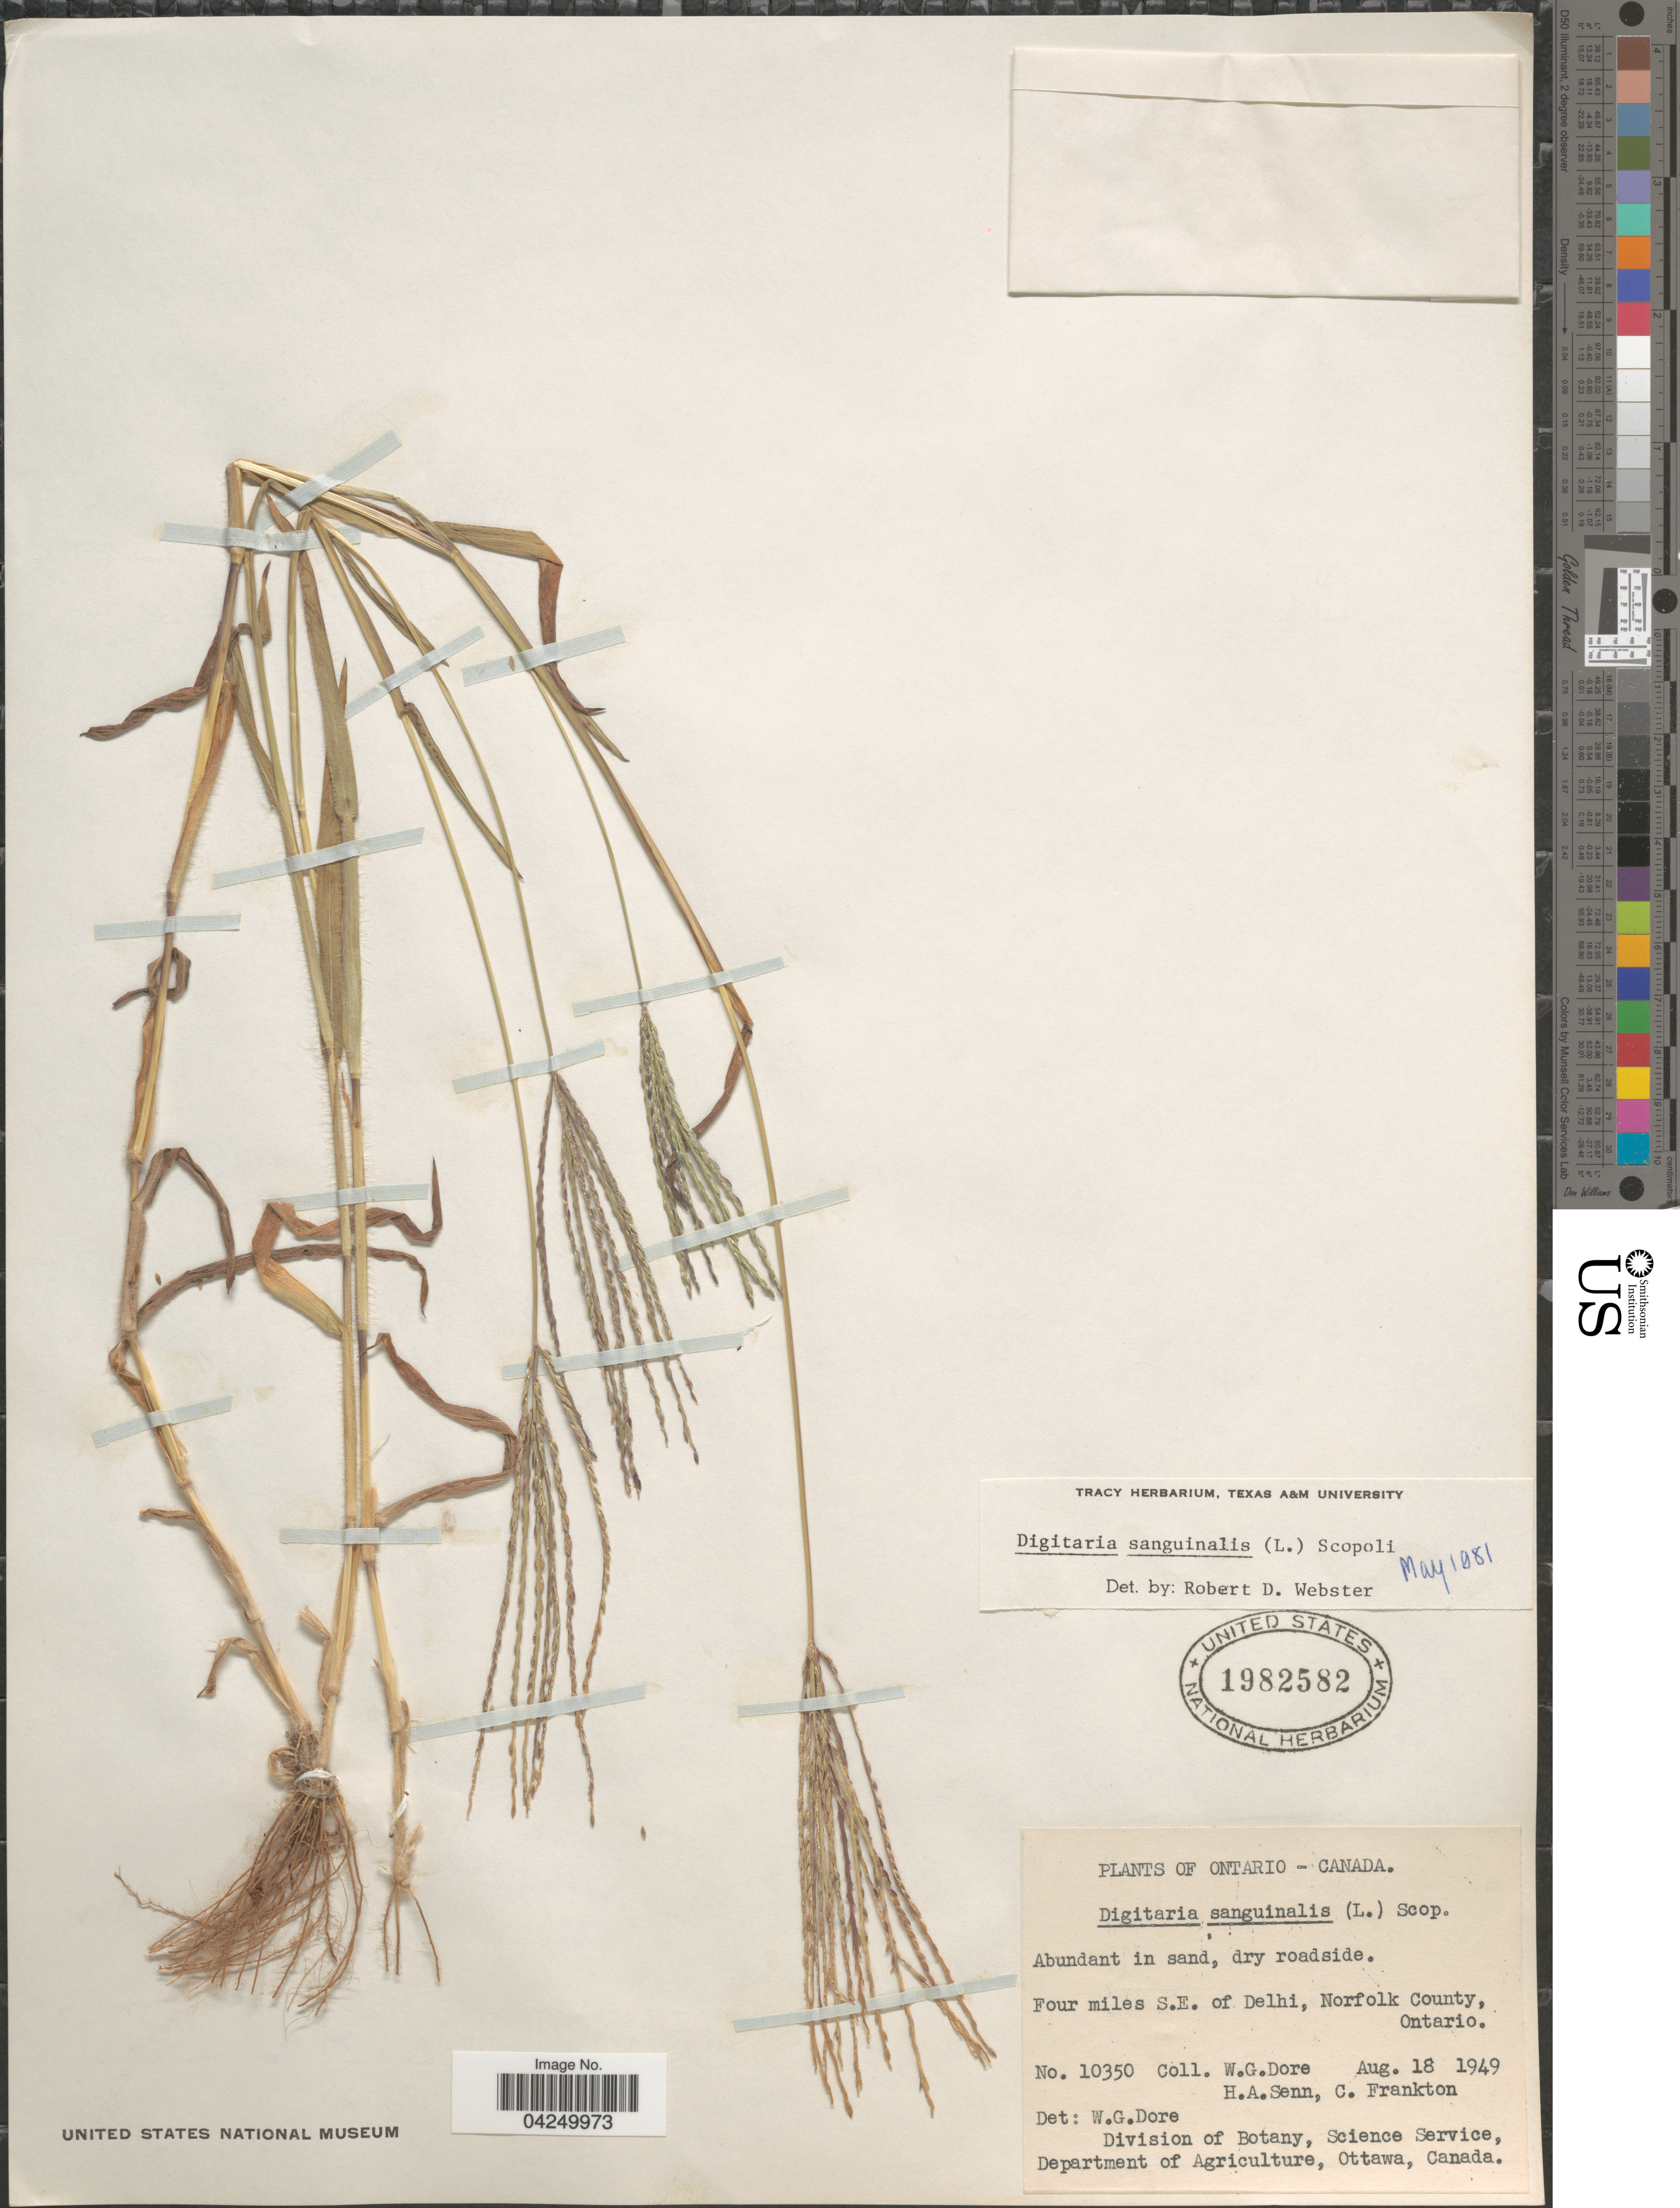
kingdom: Plantae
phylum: Tracheophyta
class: Liliopsida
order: Poales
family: Poaceae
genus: Digitaria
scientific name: Digitaria sanguinalis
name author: (L.) Scop.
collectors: W. Dore, H. Senn & C. Frankton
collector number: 10350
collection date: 1949-08-18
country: Canada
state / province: Ontario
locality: Four miles S.E. of Delhi, Norfolk County.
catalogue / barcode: US 1982582